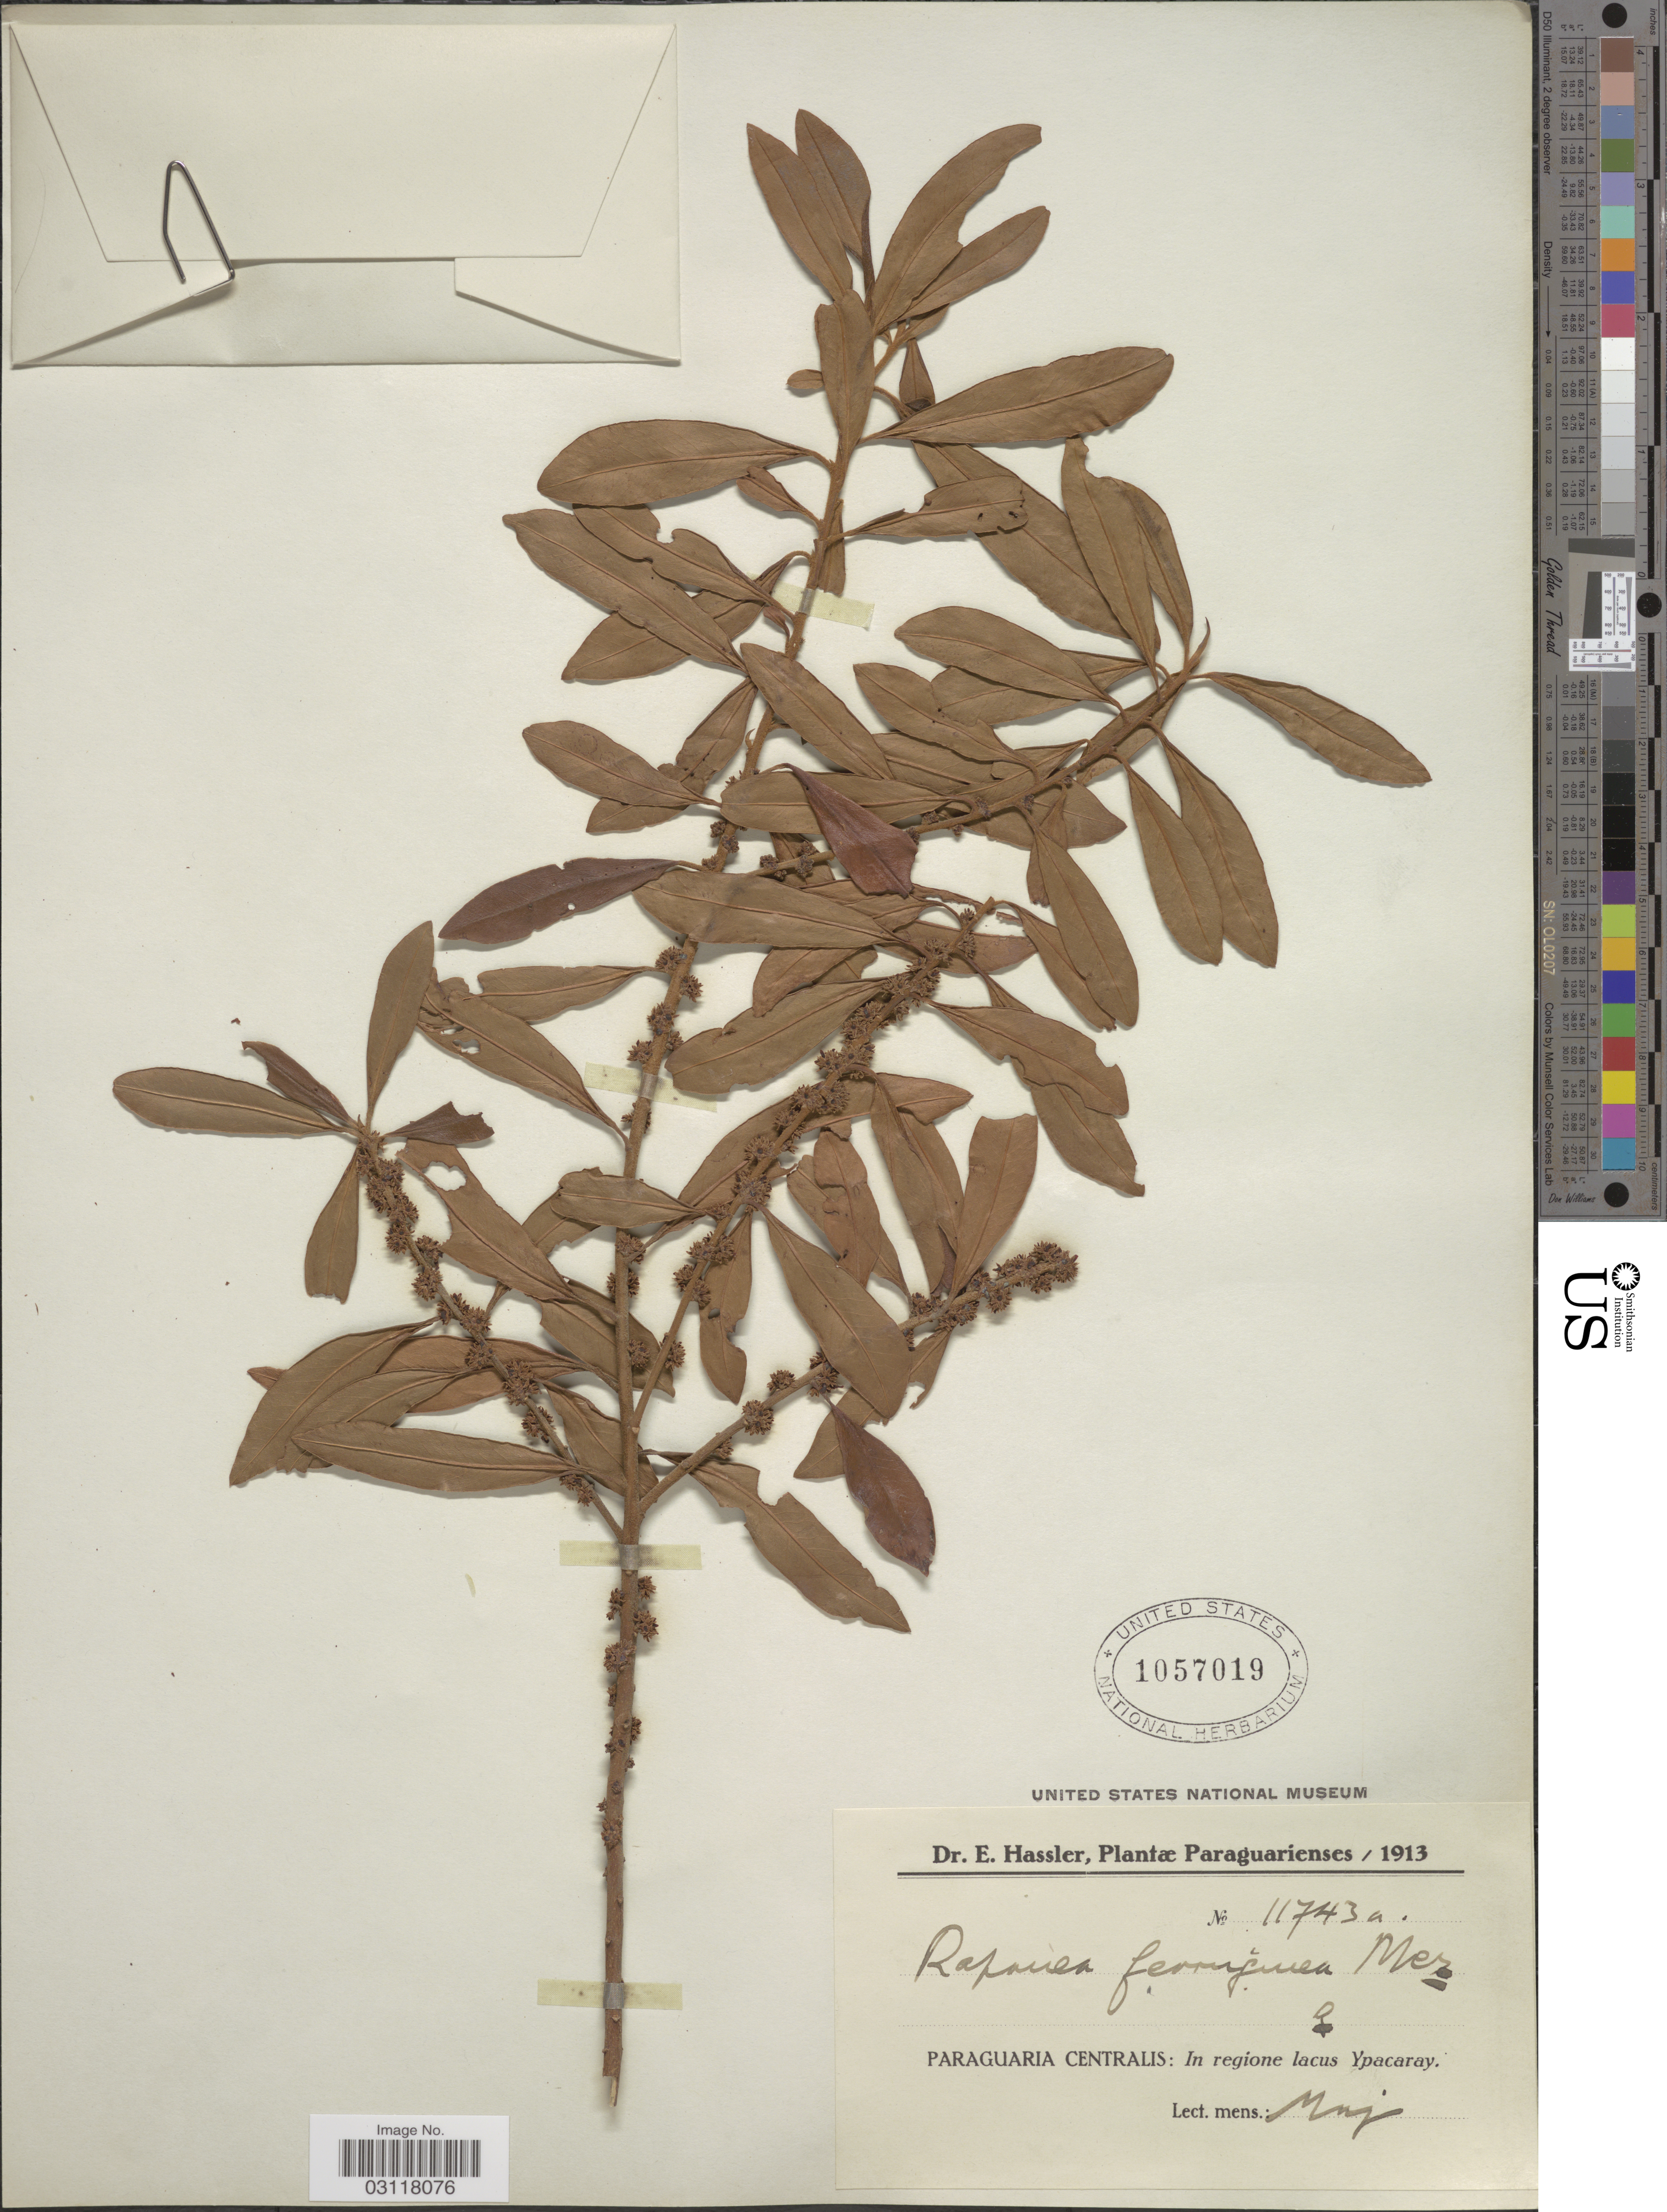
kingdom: Plantae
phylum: Tracheophyta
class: Magnoliopsida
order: Ericales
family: Primulaceae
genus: Rapanea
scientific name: Rapanea ferruginea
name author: (Ruiz & Pav.) Mez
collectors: E. Hassler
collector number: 11743a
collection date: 1913-05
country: Paraguay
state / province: Paraguari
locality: Paraguaria Centralis: In regione lacus Ypacaray.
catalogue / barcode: US 1057019